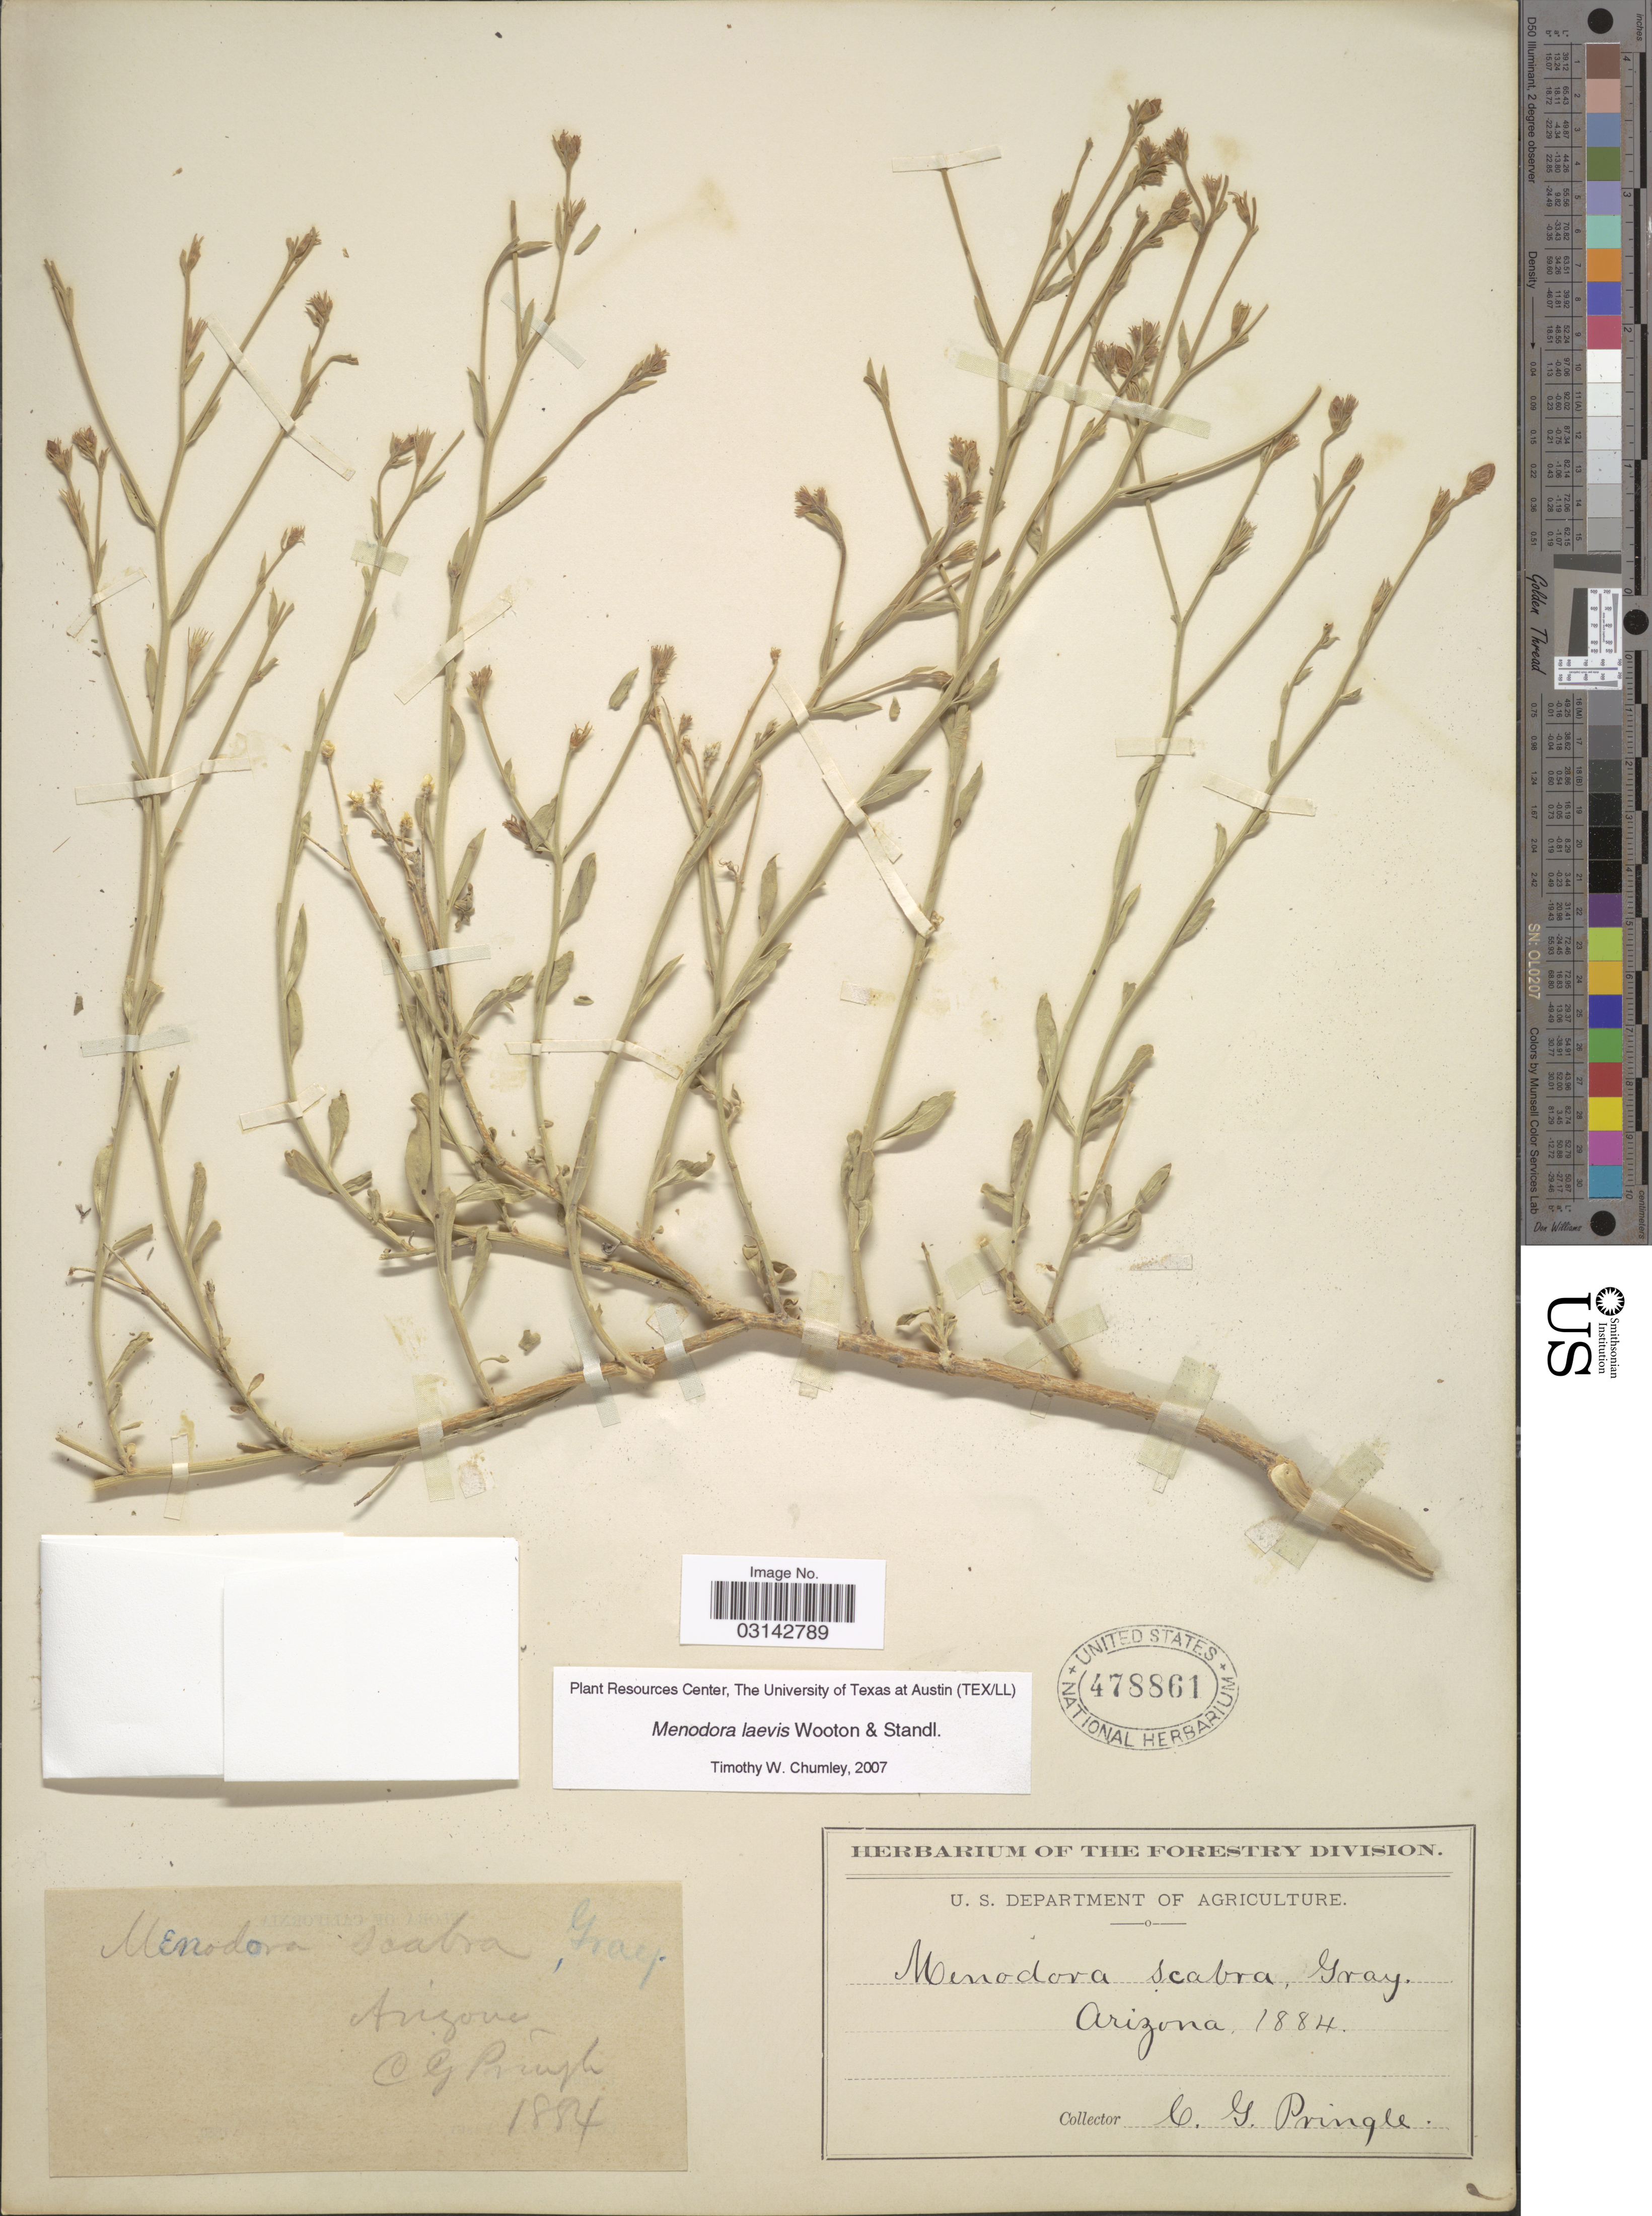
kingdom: Plantae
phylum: Tracheophyta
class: Magnoliopsida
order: Lamiales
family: Oleaceae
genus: Menodora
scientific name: Menodora laevis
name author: Wooton & Standl.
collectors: C. G. Pringle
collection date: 1884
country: United States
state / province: Arizona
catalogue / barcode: US 478861